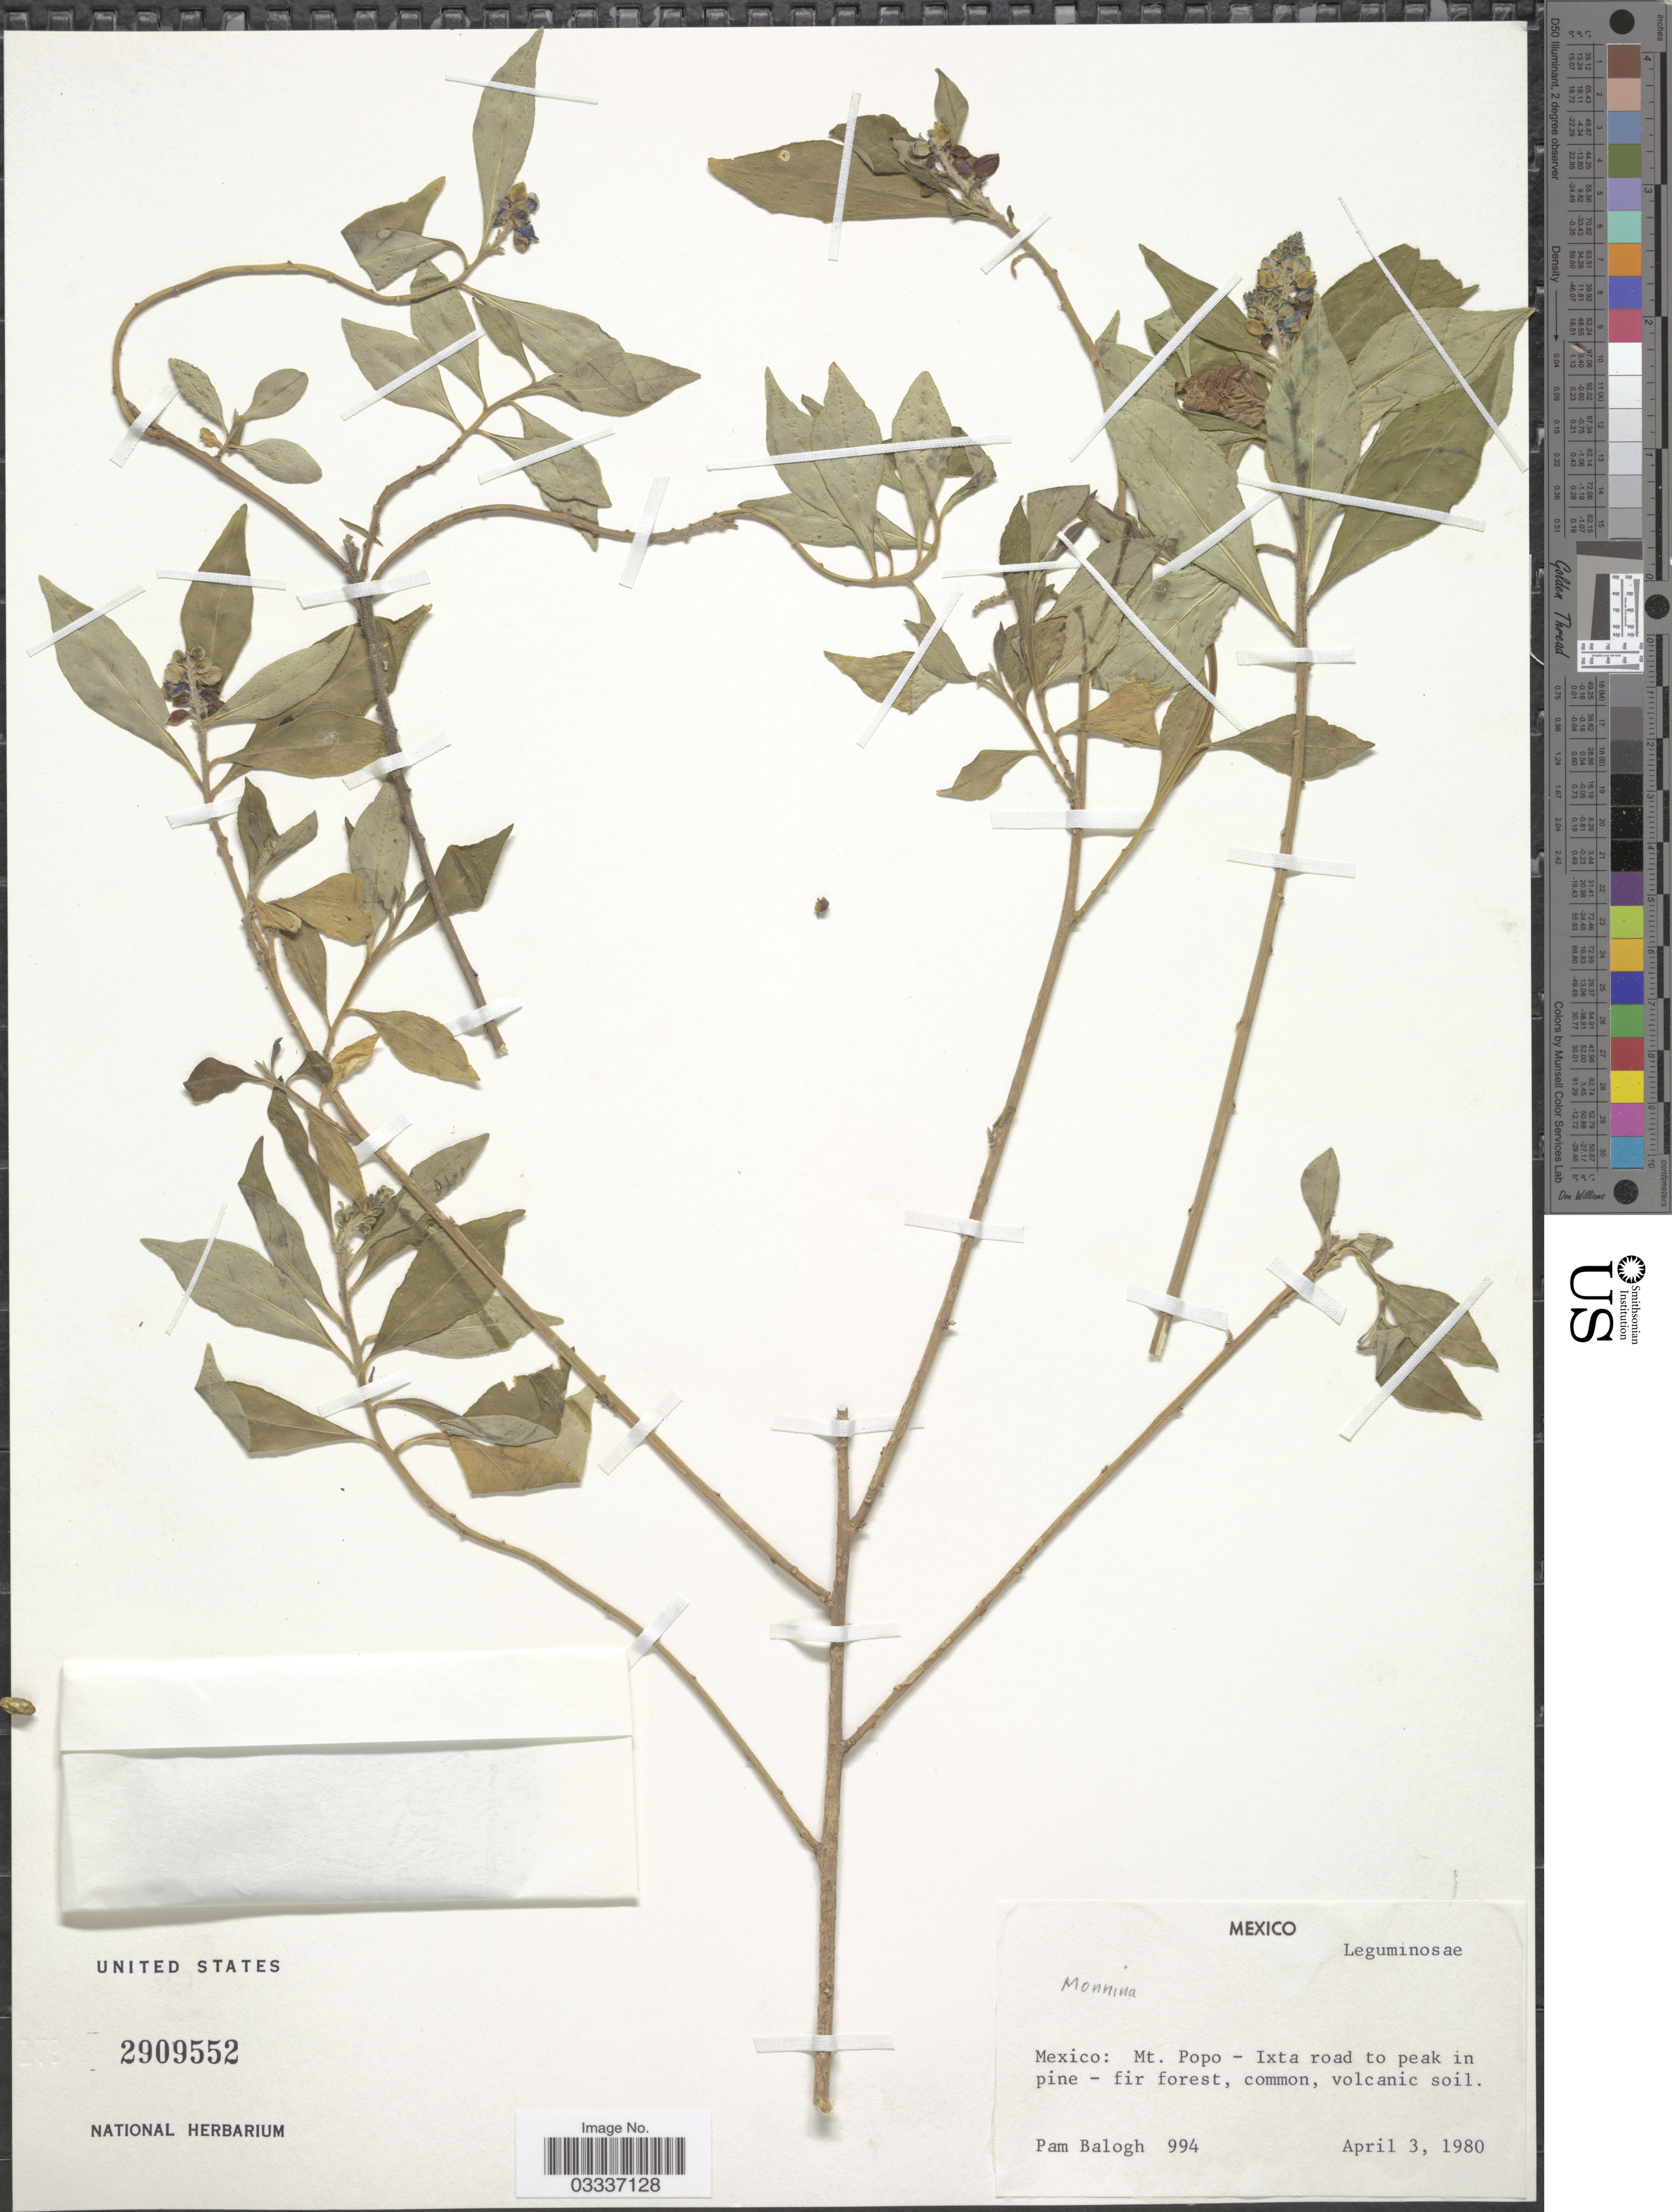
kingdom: Plantae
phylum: Tracheophyta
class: Magnoliopsida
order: Fabales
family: Polygalaceae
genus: Monnina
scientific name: Monnina sp.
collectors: P. Balogh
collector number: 994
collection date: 1980-04-03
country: Mexico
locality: Mt. Popo - Ixta road to peak in pine.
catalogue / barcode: US 2909552